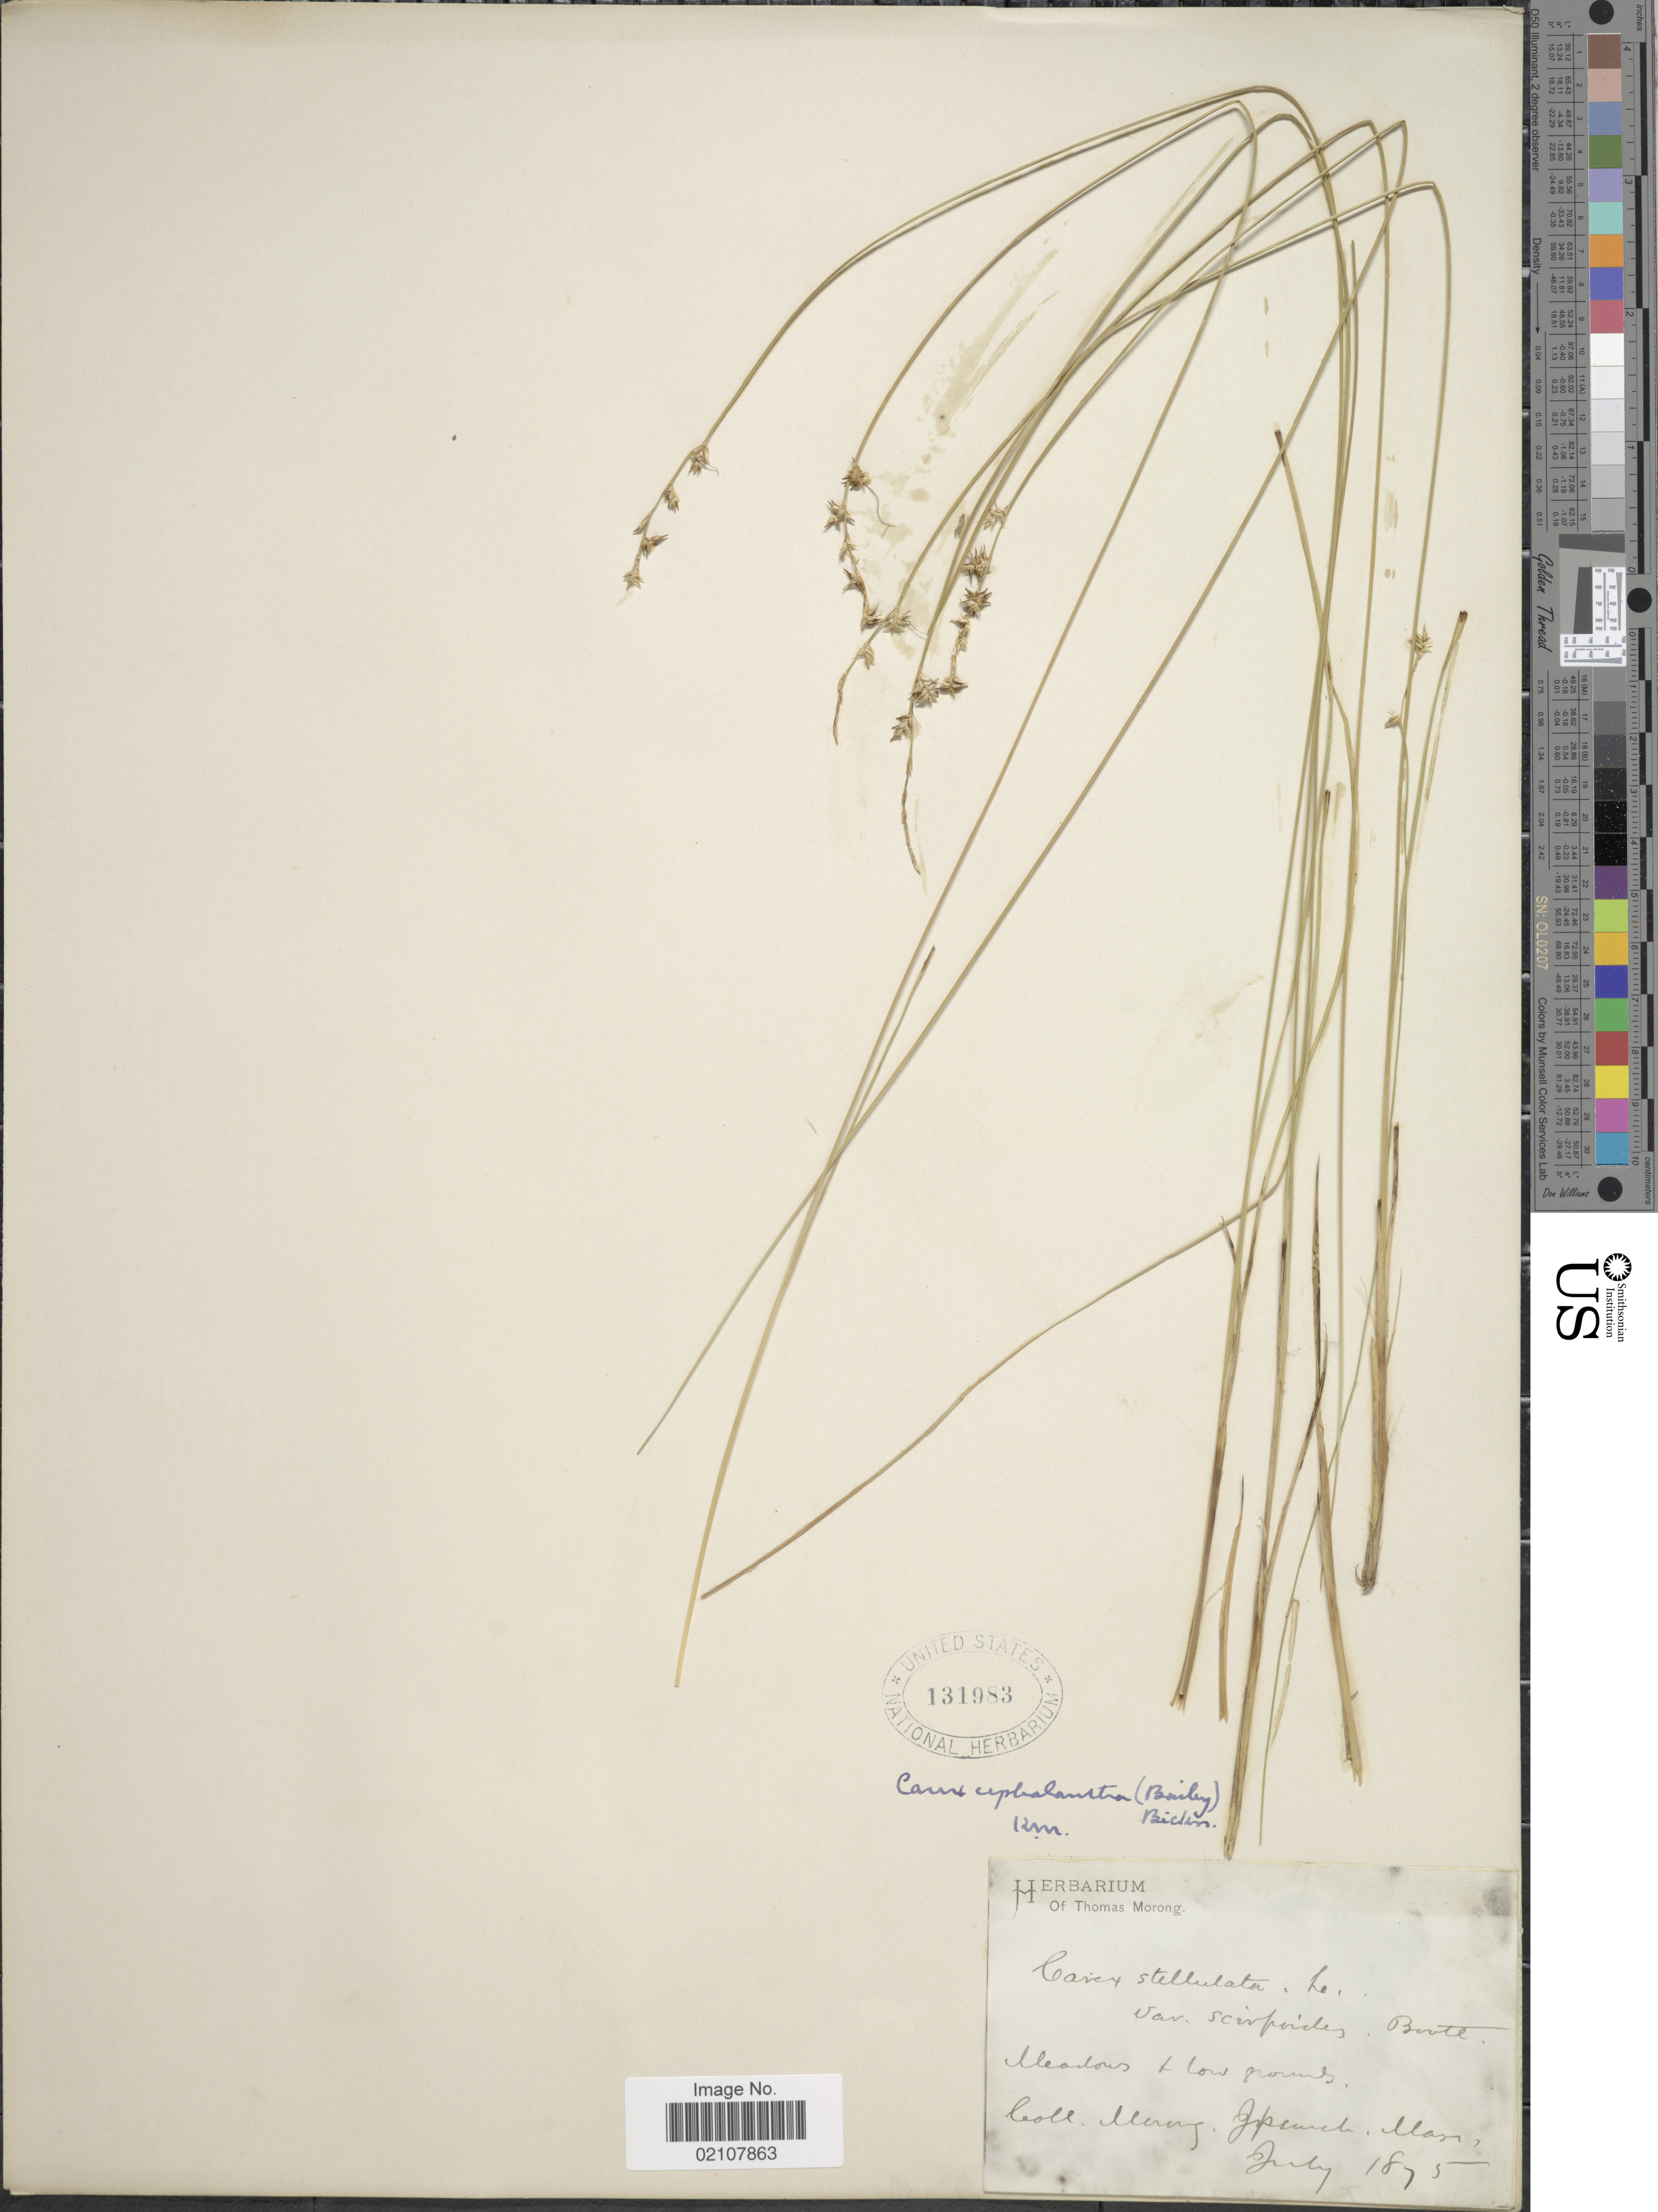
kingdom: Plantae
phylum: Tracheophyta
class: Liliopsida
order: Poales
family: Cyperaceae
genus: Carex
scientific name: Carex echinata subsp. echinata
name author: Murray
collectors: ex herb. T. Morong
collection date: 1875-07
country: United States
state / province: Massachusetts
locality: Meadows + low grounds, Ipswich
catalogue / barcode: US 131983